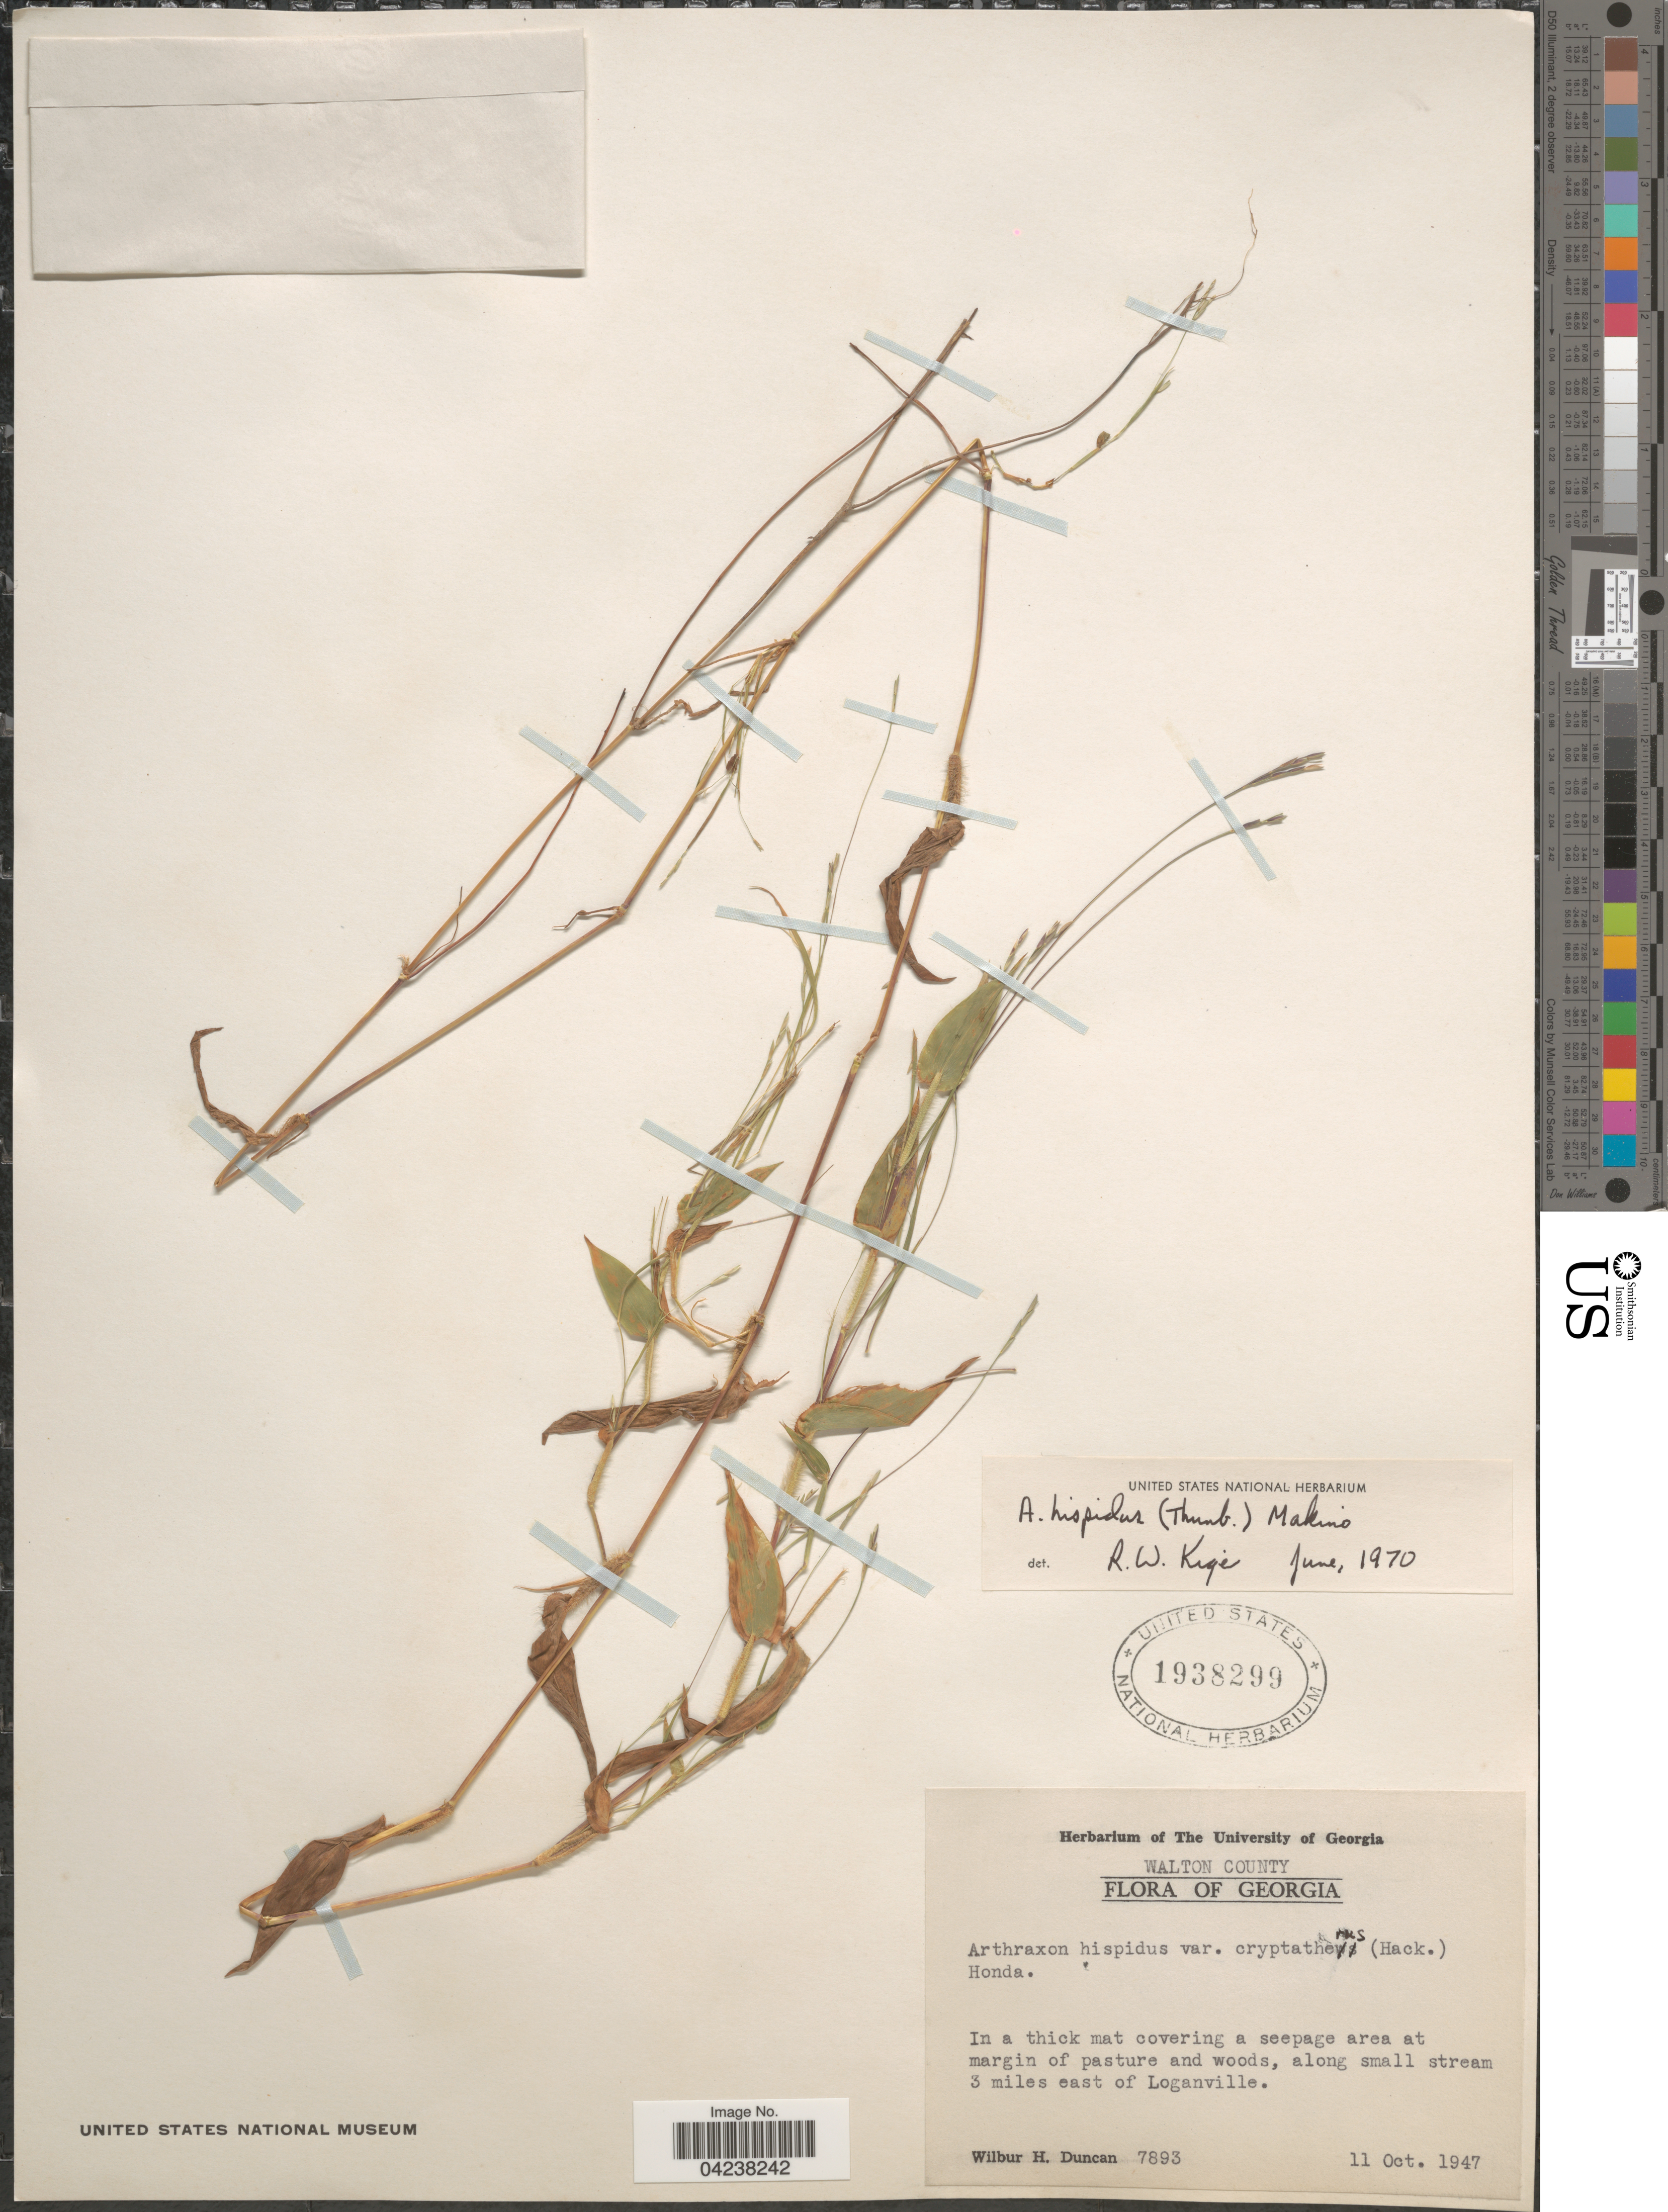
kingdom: Plantae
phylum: Tracheophyta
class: Liliopsida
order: Poales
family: Poaceae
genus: Arthraxon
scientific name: Arthraxon hispidus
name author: (Thunb.) Makino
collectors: W. H. Duncan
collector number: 7893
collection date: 1947-10-11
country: United States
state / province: Georgia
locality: Walton County. In a thick mat covering a seepage area at margin of pasture and woods, along small stream 3 miles east of Loganville.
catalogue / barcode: US 1938299